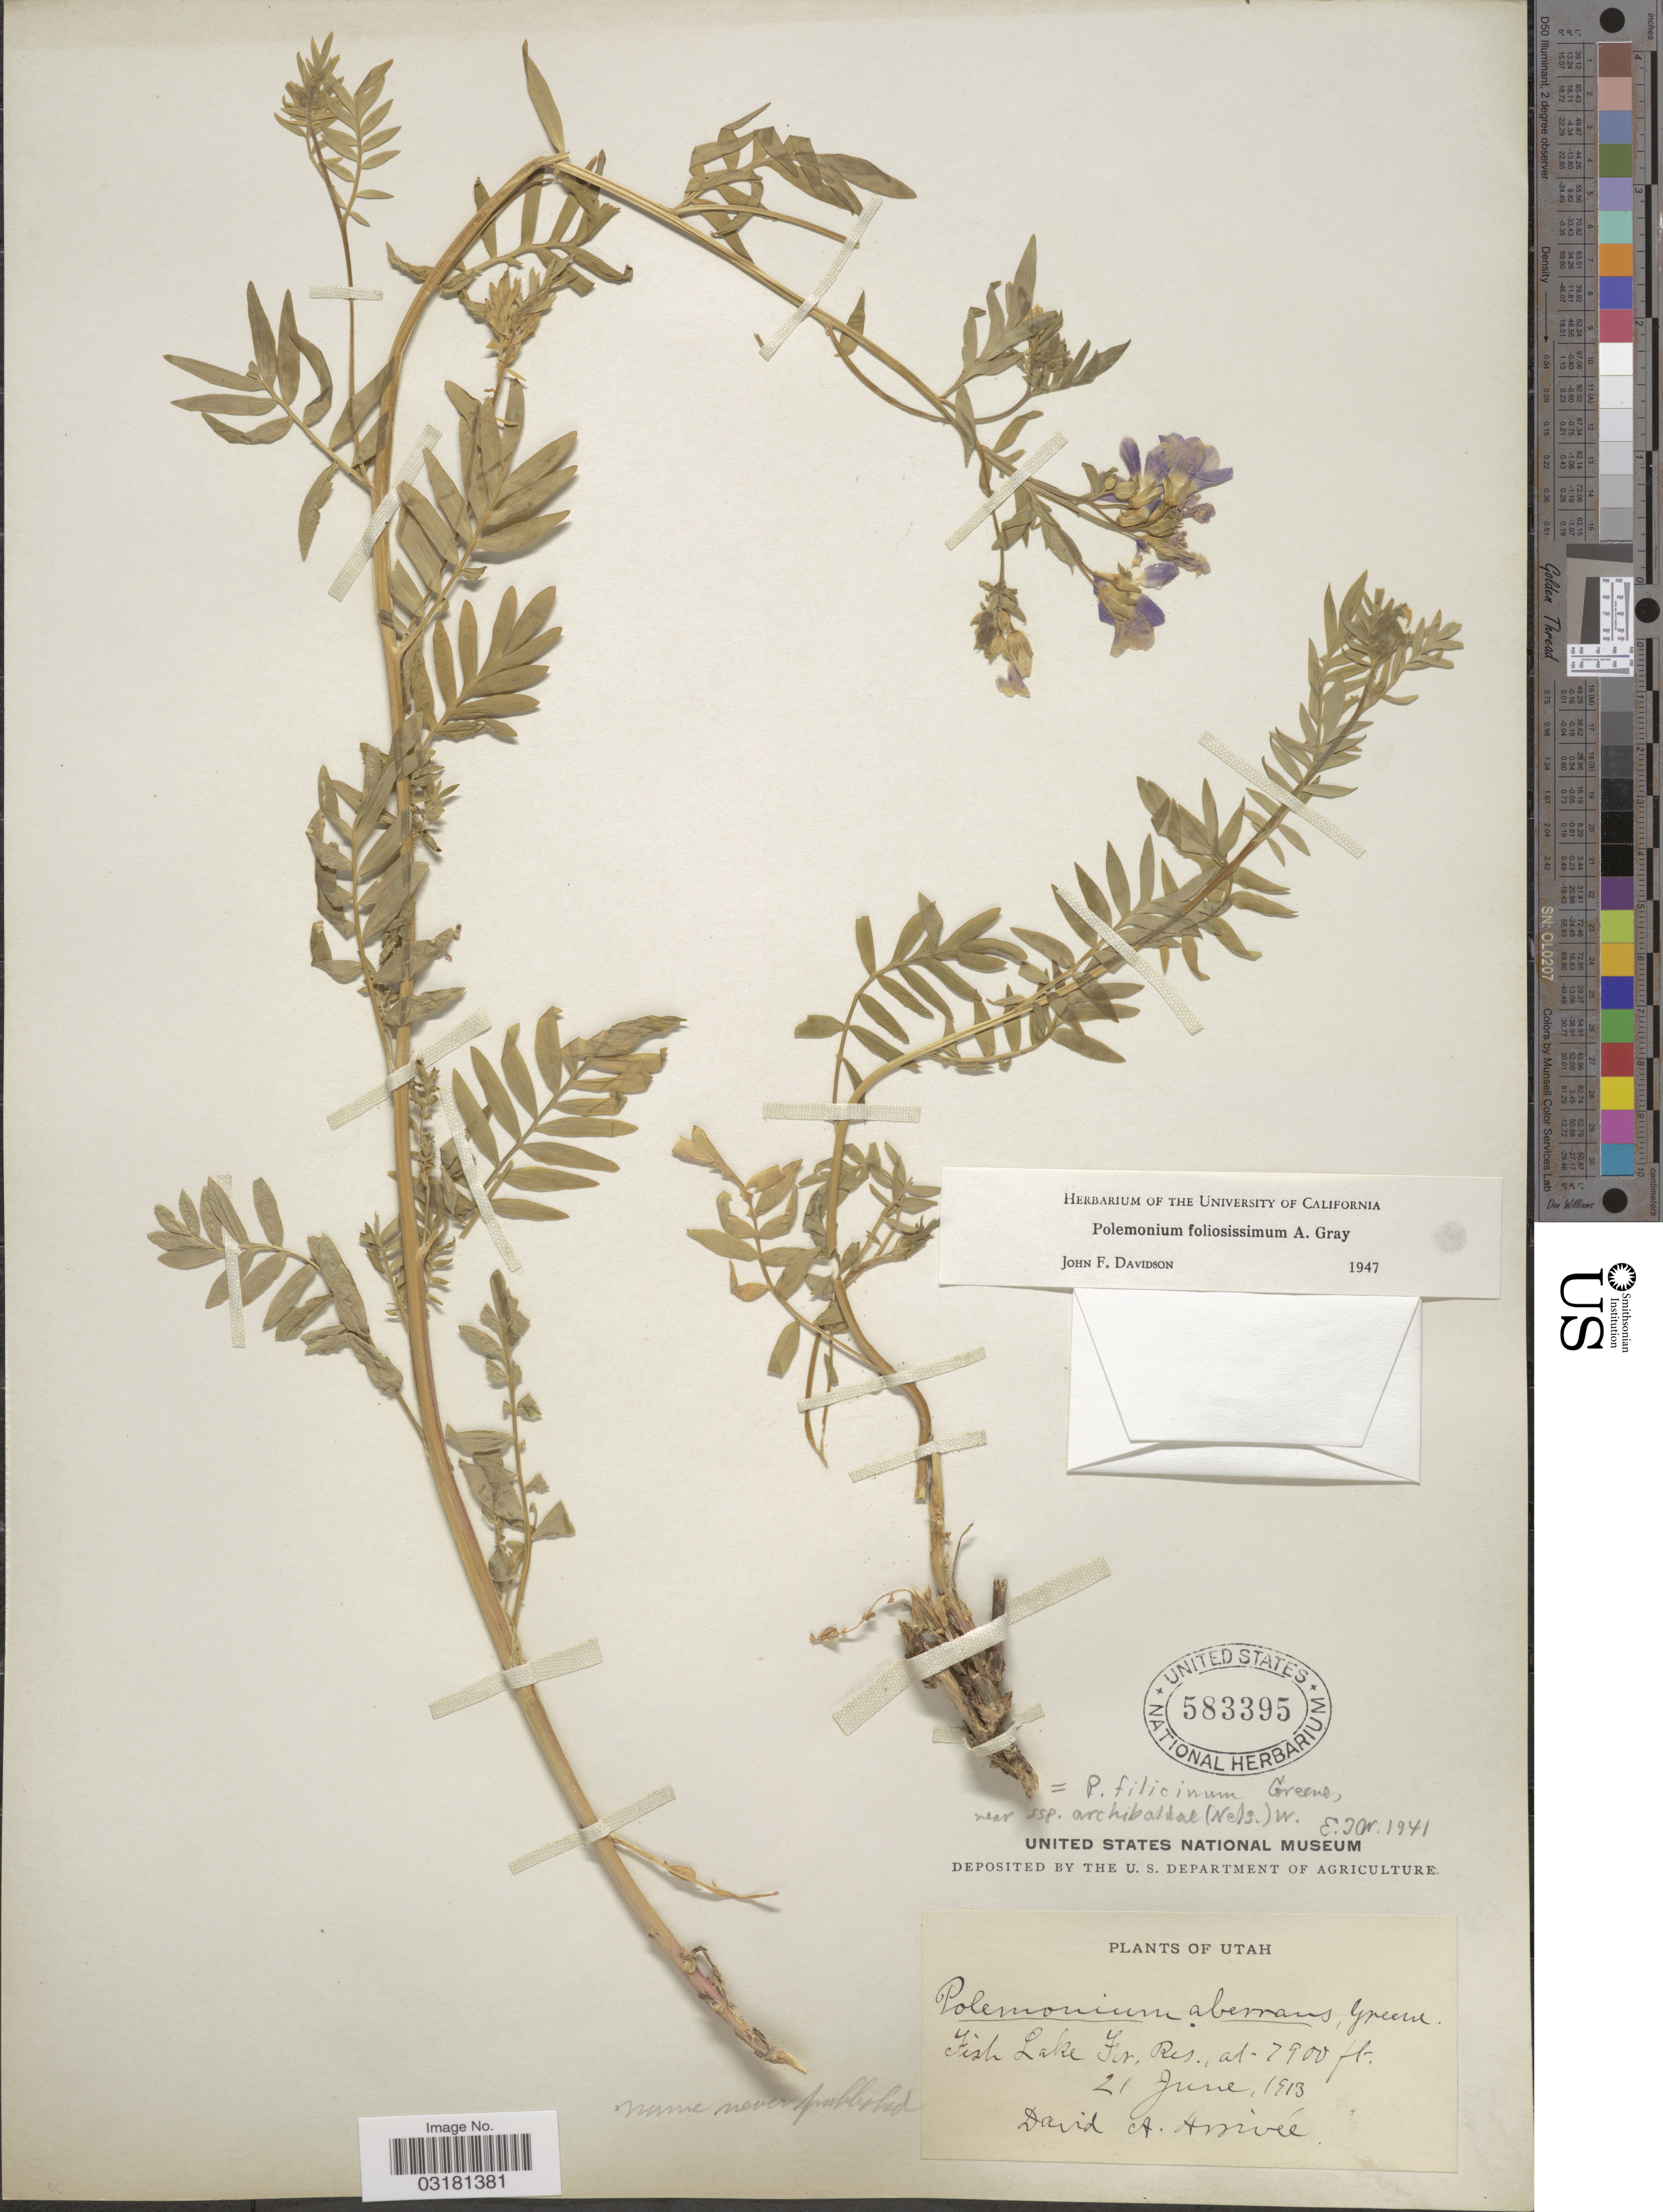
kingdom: Plantae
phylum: Tracheophyta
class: Magnoliopsida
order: Ericales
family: Polemoniaceae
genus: Polemonium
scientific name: Polemonium foliosissimum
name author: A. Gray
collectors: D. Arrivee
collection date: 1913-06-21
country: United States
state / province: Utah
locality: Fish Lake For. Res.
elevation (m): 2408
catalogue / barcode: US 583395